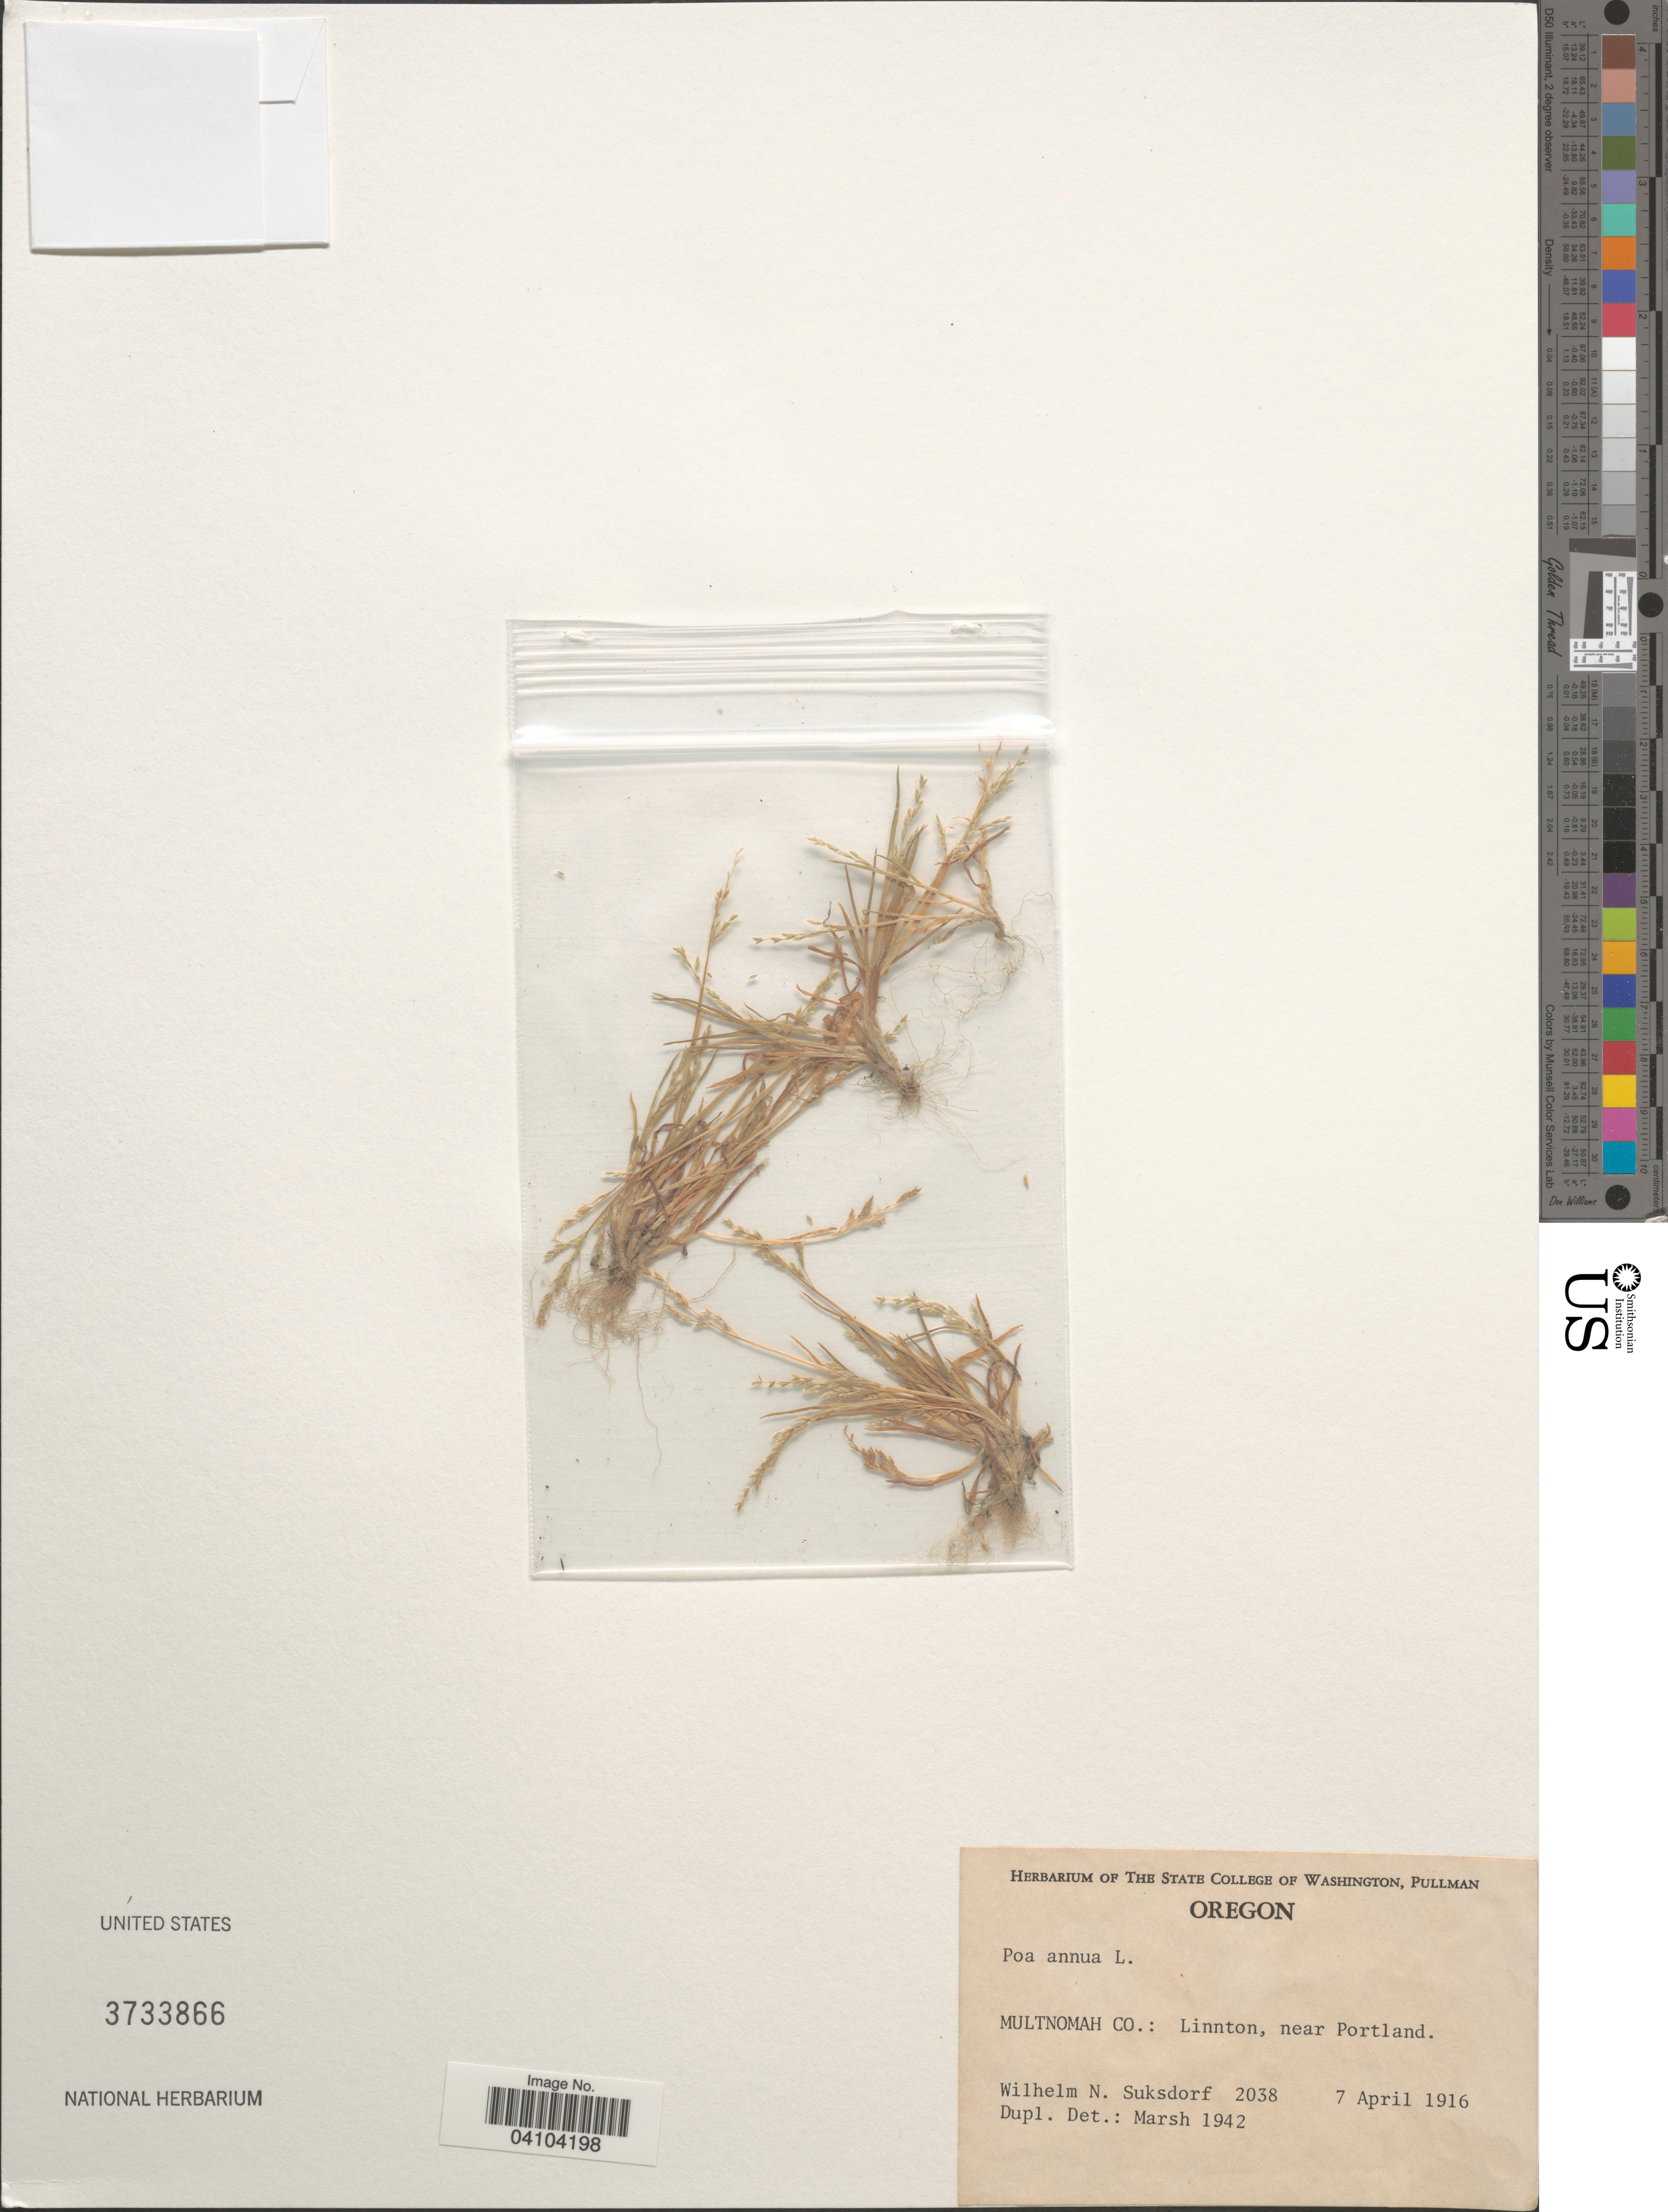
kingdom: Plantae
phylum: Tracheophyta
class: Liliopsida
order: Poales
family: Poaceae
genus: Poa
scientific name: Poa annua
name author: L.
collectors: W. N. Suksdorf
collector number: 2038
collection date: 1916-04-07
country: United States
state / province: Oregon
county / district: Multnomah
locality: Multnomah Co.: Linnton, near Portland.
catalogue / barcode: US 3733866